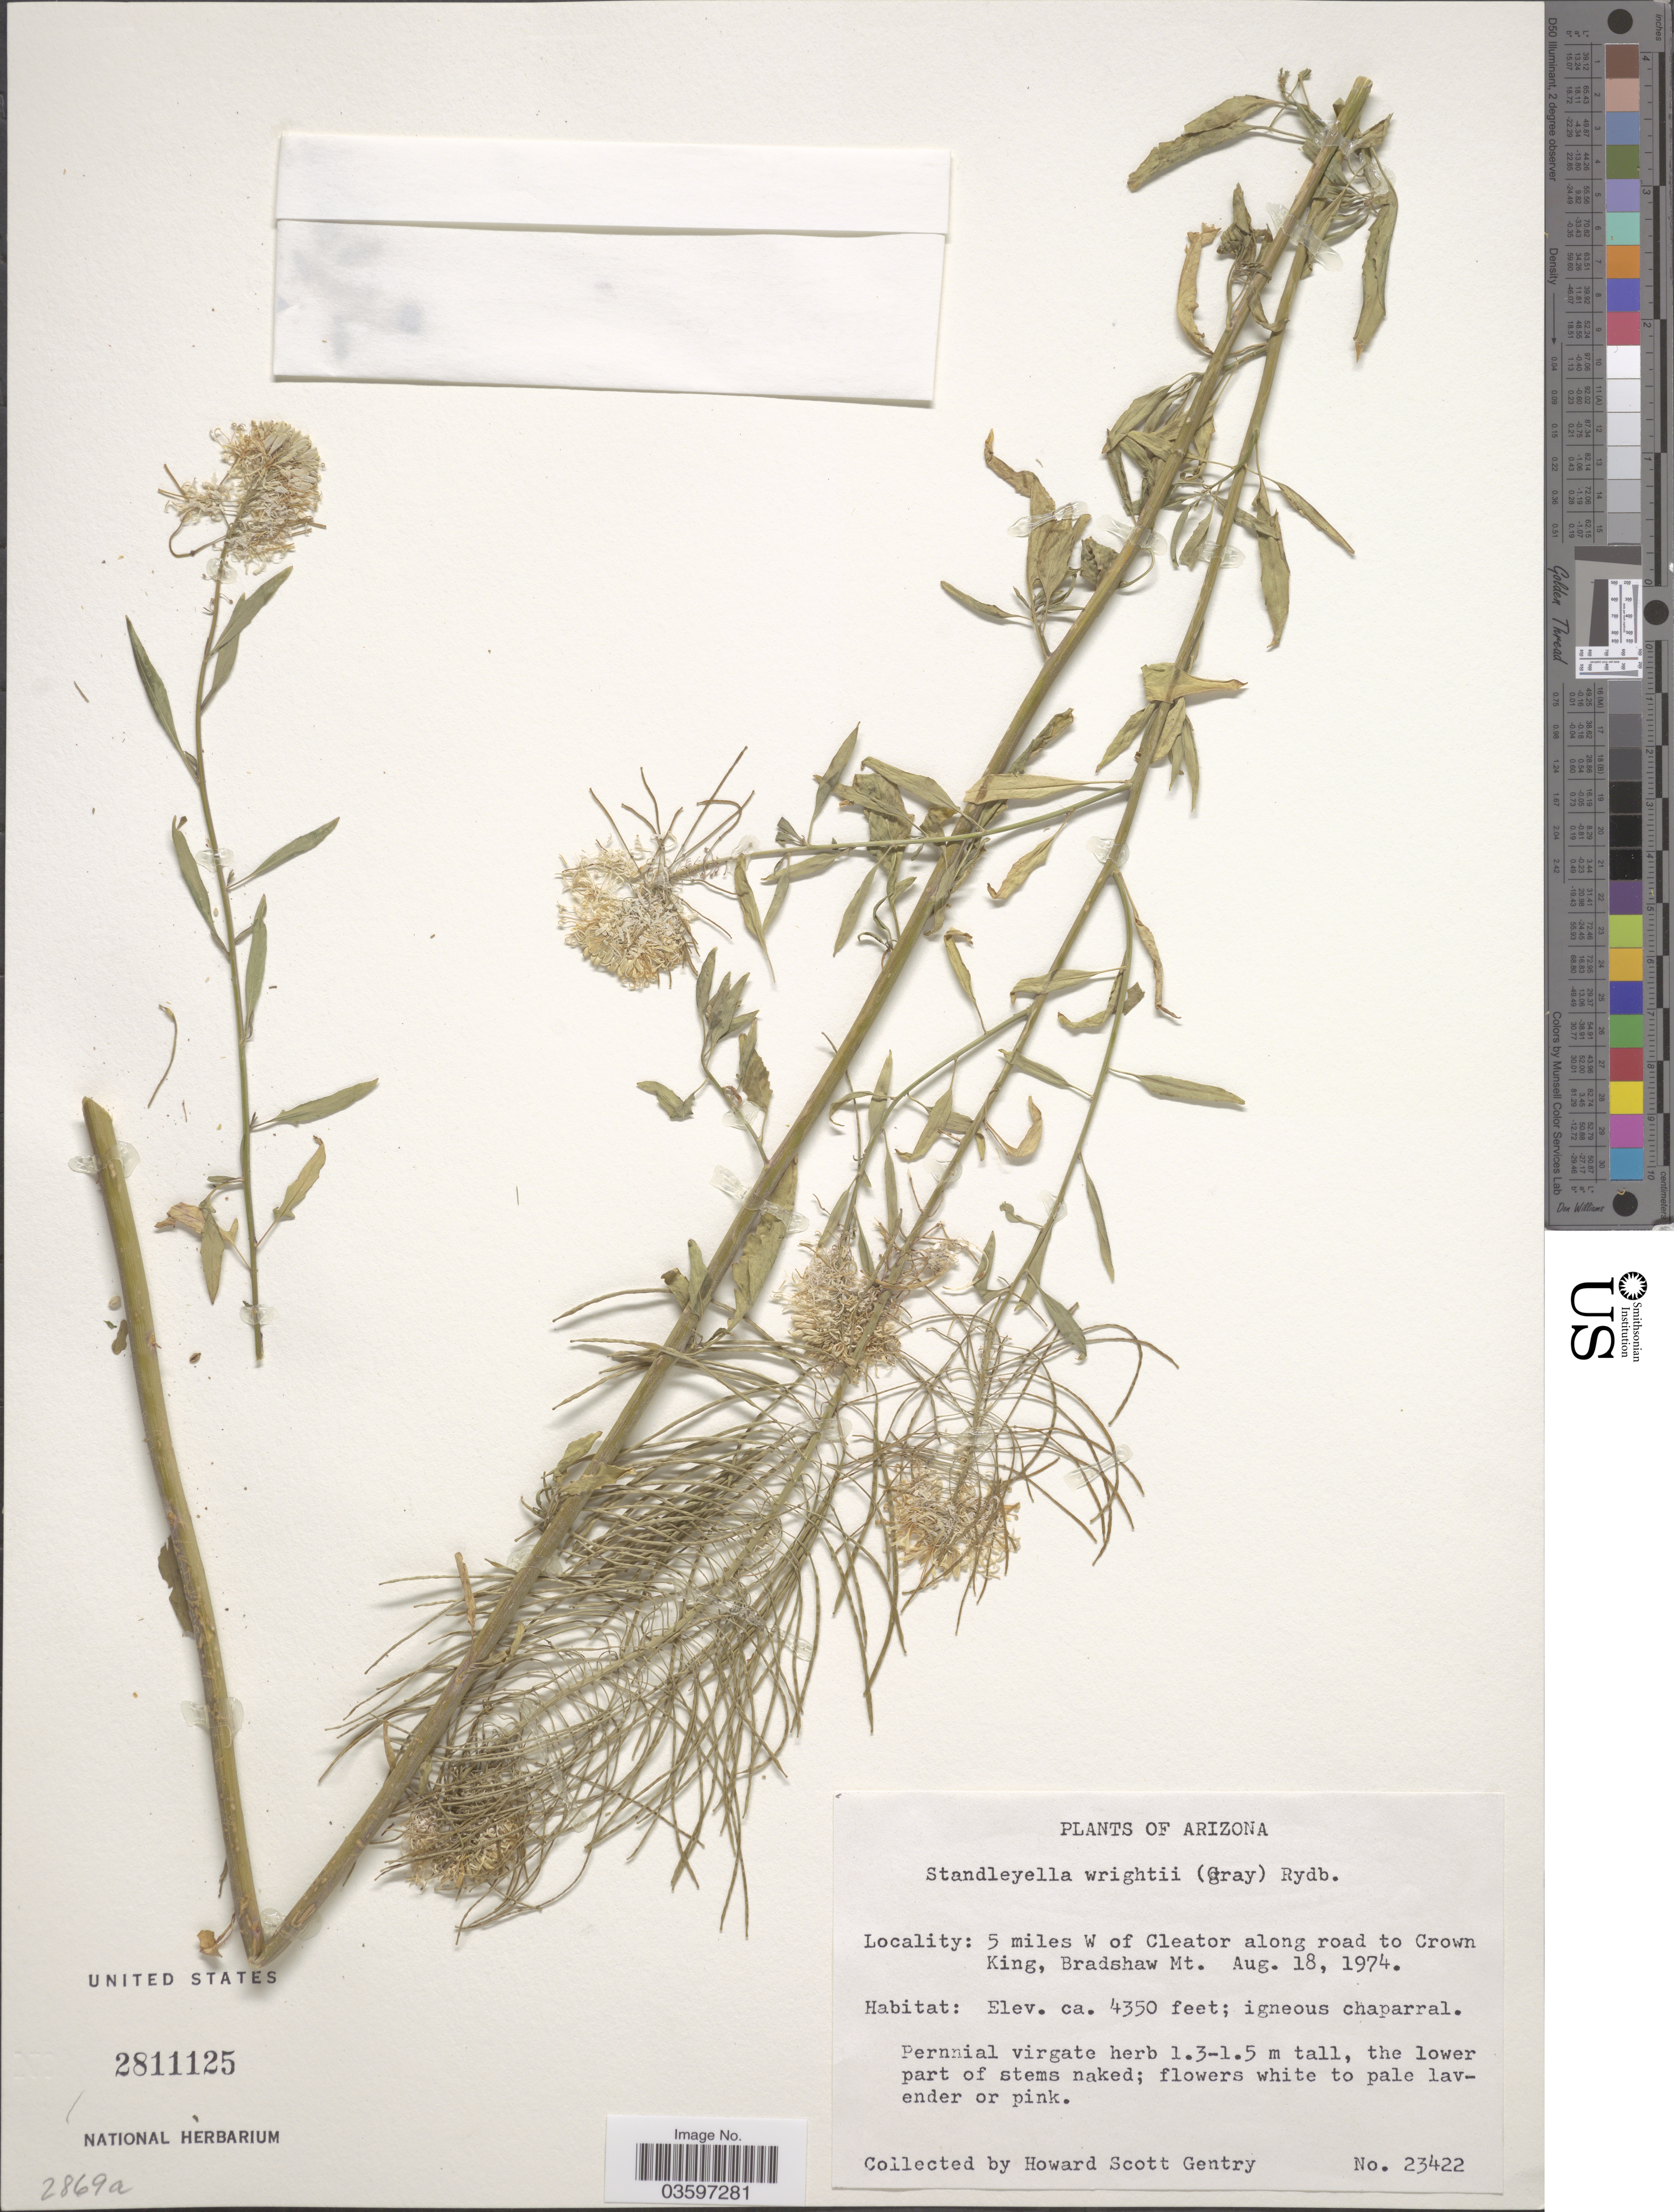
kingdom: Plantae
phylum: Tracheophyta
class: Magnoliopsida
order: Brassicales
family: Brassicaceae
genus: Stanleyella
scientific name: Stanleyella wrightii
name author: Rydb.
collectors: H. S. Gentry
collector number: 23422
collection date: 1974-08-18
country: United States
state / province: Arizona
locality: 5 miles W of Cleator along road to Crown King, Bradshaw Mt.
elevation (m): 1326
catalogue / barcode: US 2811125